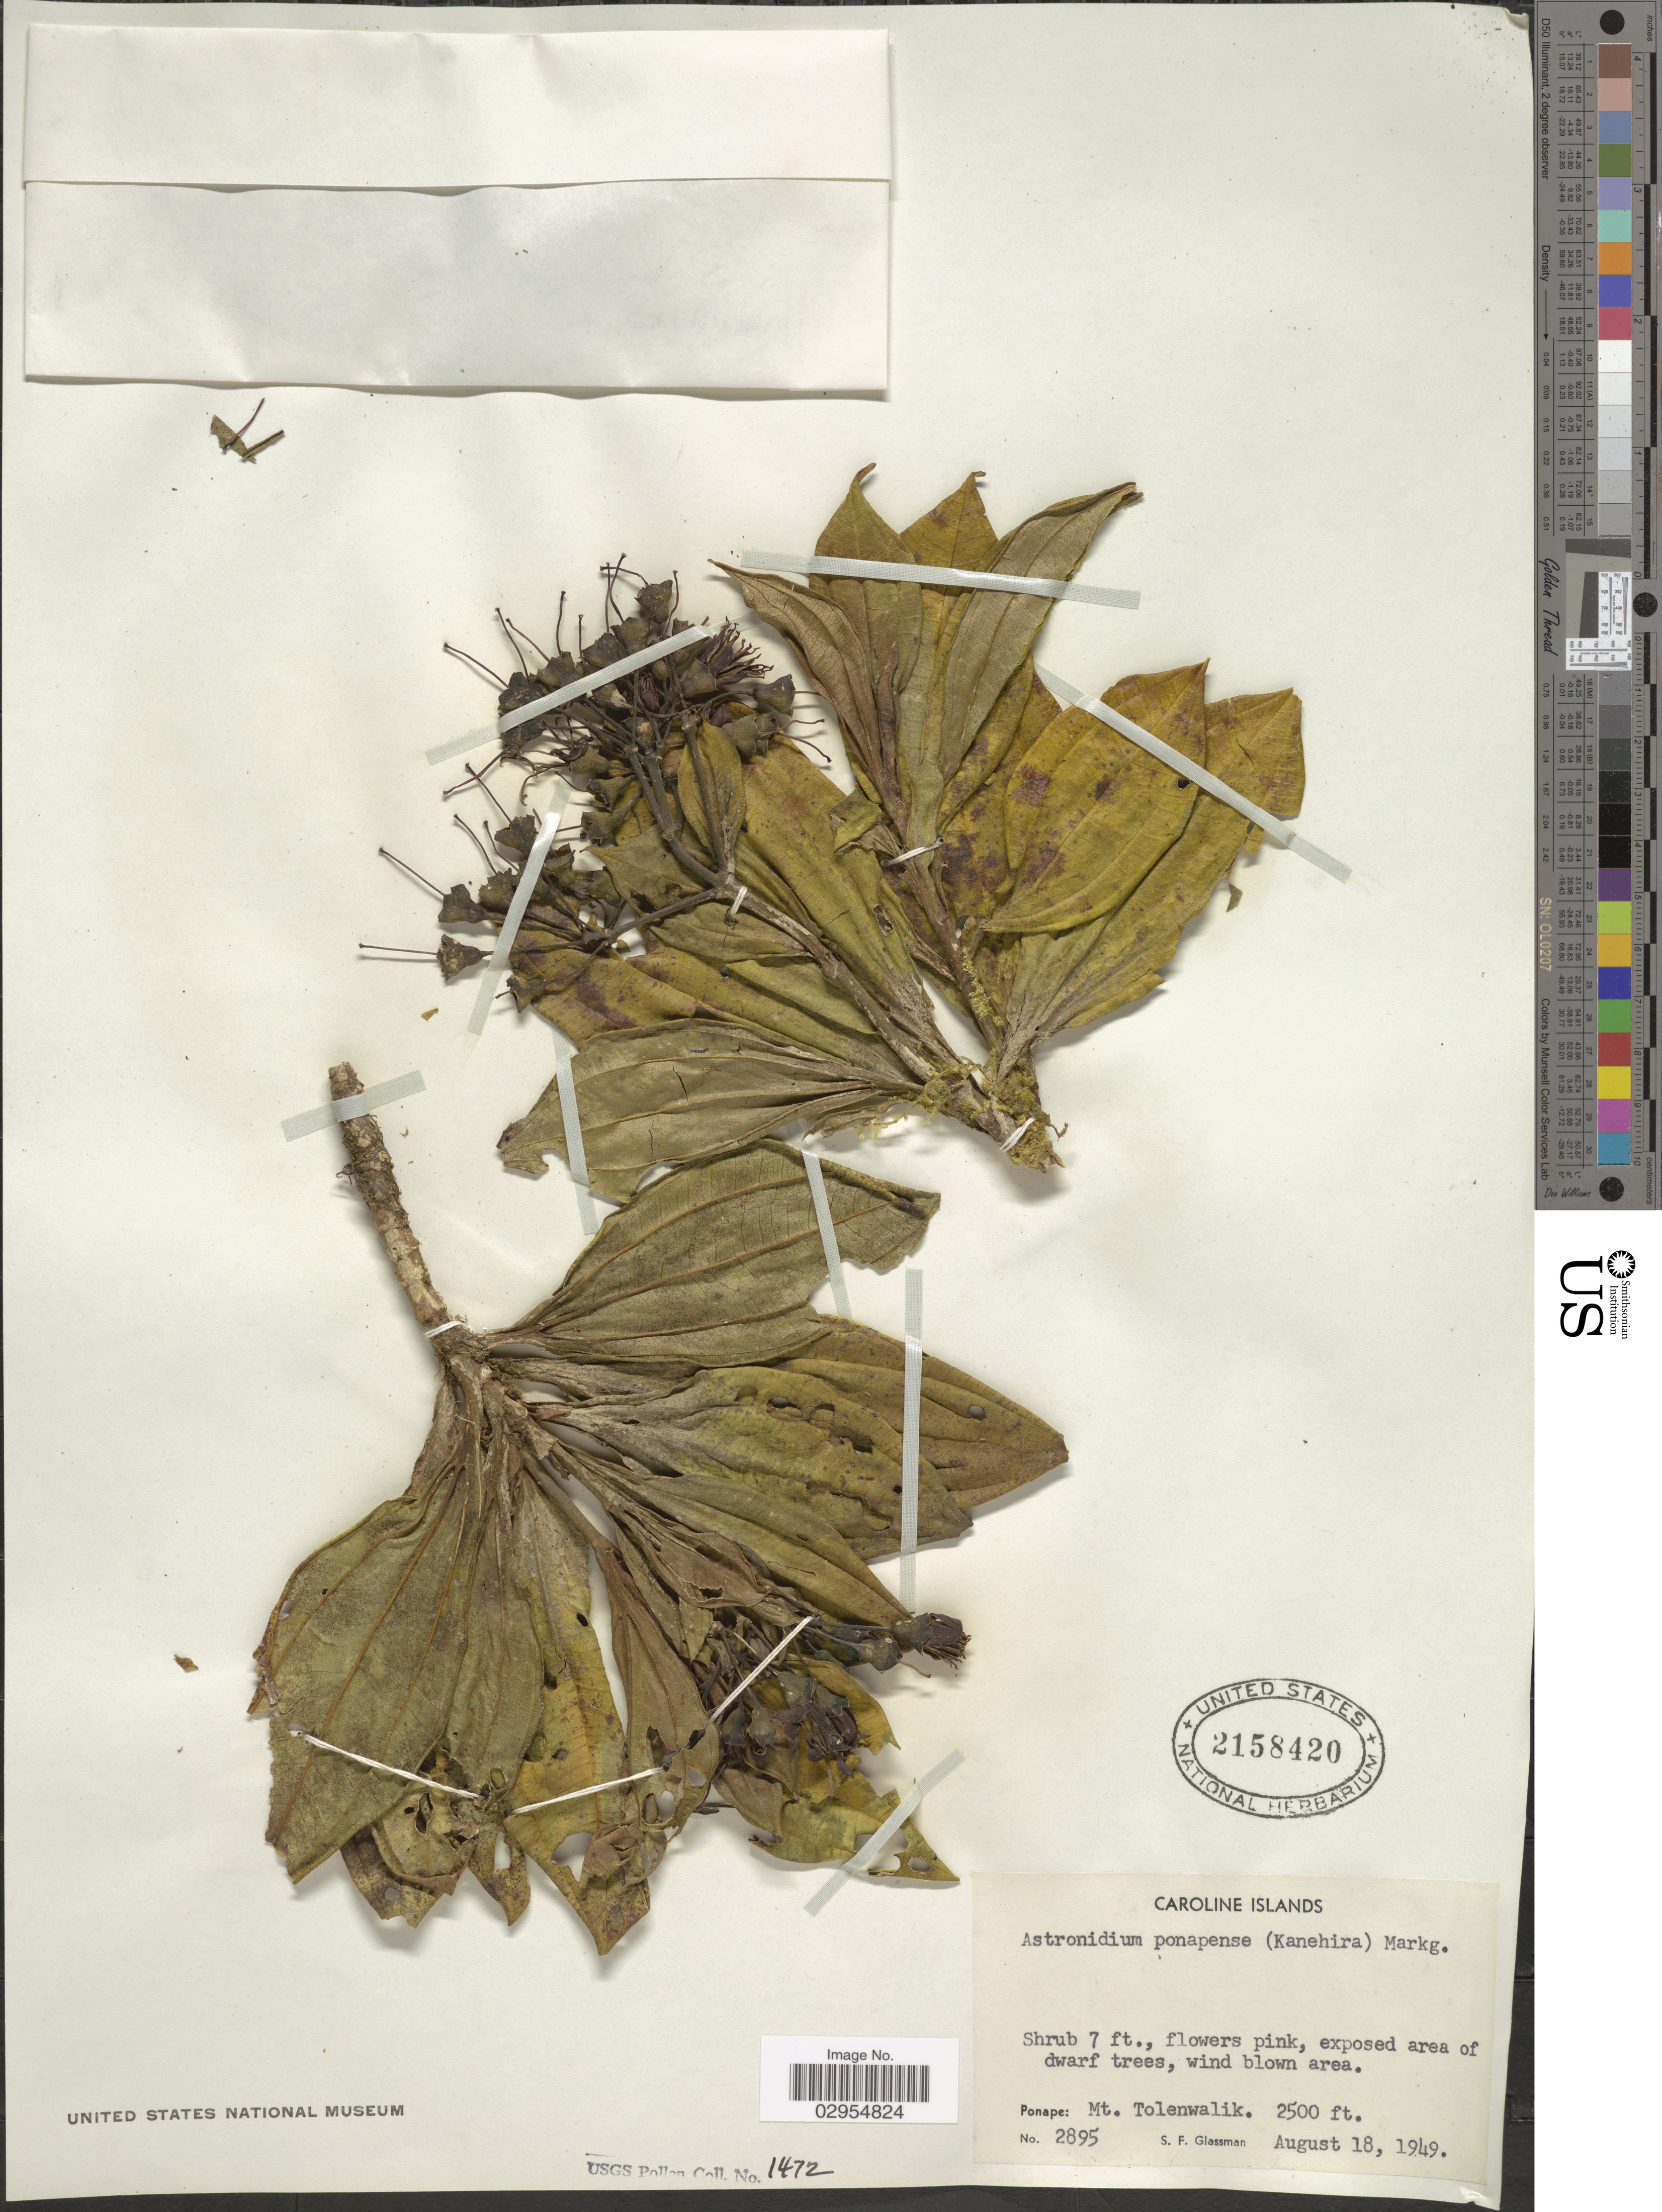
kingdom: Plantae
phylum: Tracheophyta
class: Magnoliopsida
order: Myrtales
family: Melastomataceae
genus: Astronidium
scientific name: Astronidium ponapense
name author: (Kaneh.) Markgr.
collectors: S. F. Glassman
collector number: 2895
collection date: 1949-08-18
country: Micronesia, Federated States of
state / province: Pohnpei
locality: Caroline Islands. Ponape: Mt. Tolenwalik.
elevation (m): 762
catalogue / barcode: US 2158420